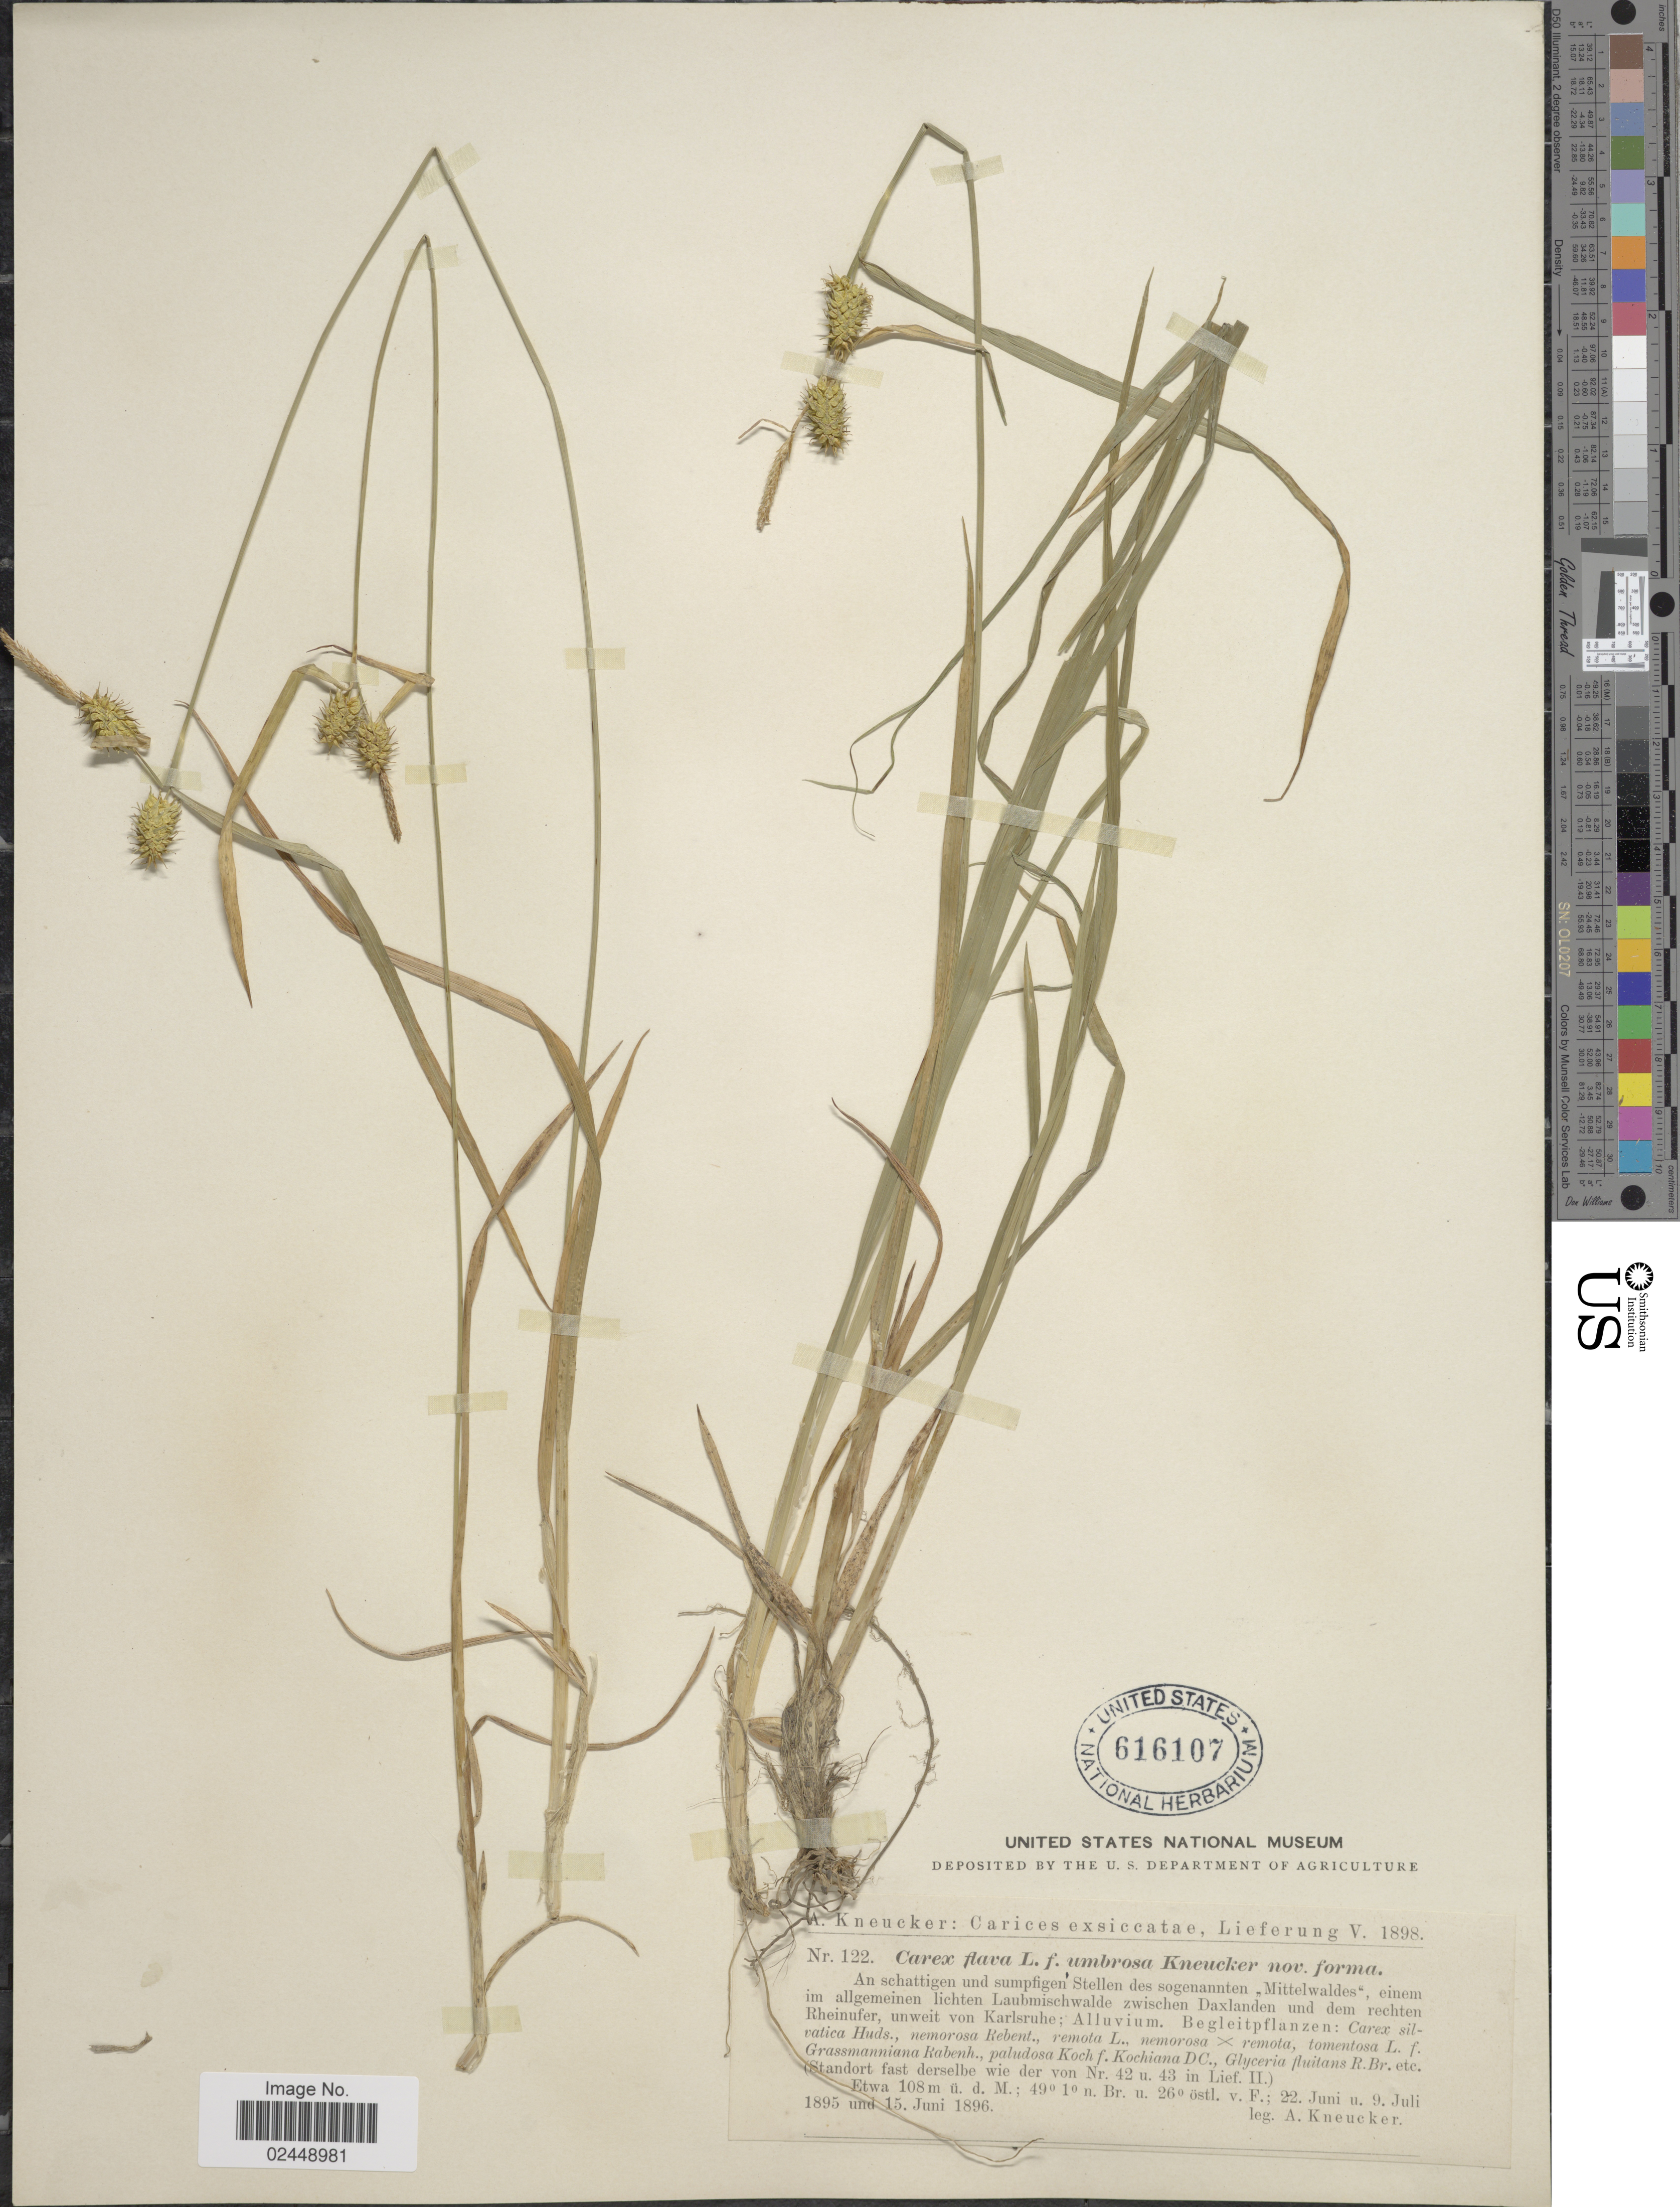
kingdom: Plantae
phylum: Tracheophyta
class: Liliopsida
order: Poales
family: Cyperaceae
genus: Carex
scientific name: Carex flava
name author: L.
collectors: A. Kneucker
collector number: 122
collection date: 1895-06-22/1896-06-15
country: Germany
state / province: Baden-Württemberg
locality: An schattigen und sumpfigen Stellen des sogenannten Mittelwaldes, einem im allgemeinen lichten Laubmischwalde zwischen Daxlanden und dem rechten Rheinufer, unweit von Karlsruhe: Alluvium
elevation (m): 108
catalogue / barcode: US 616107